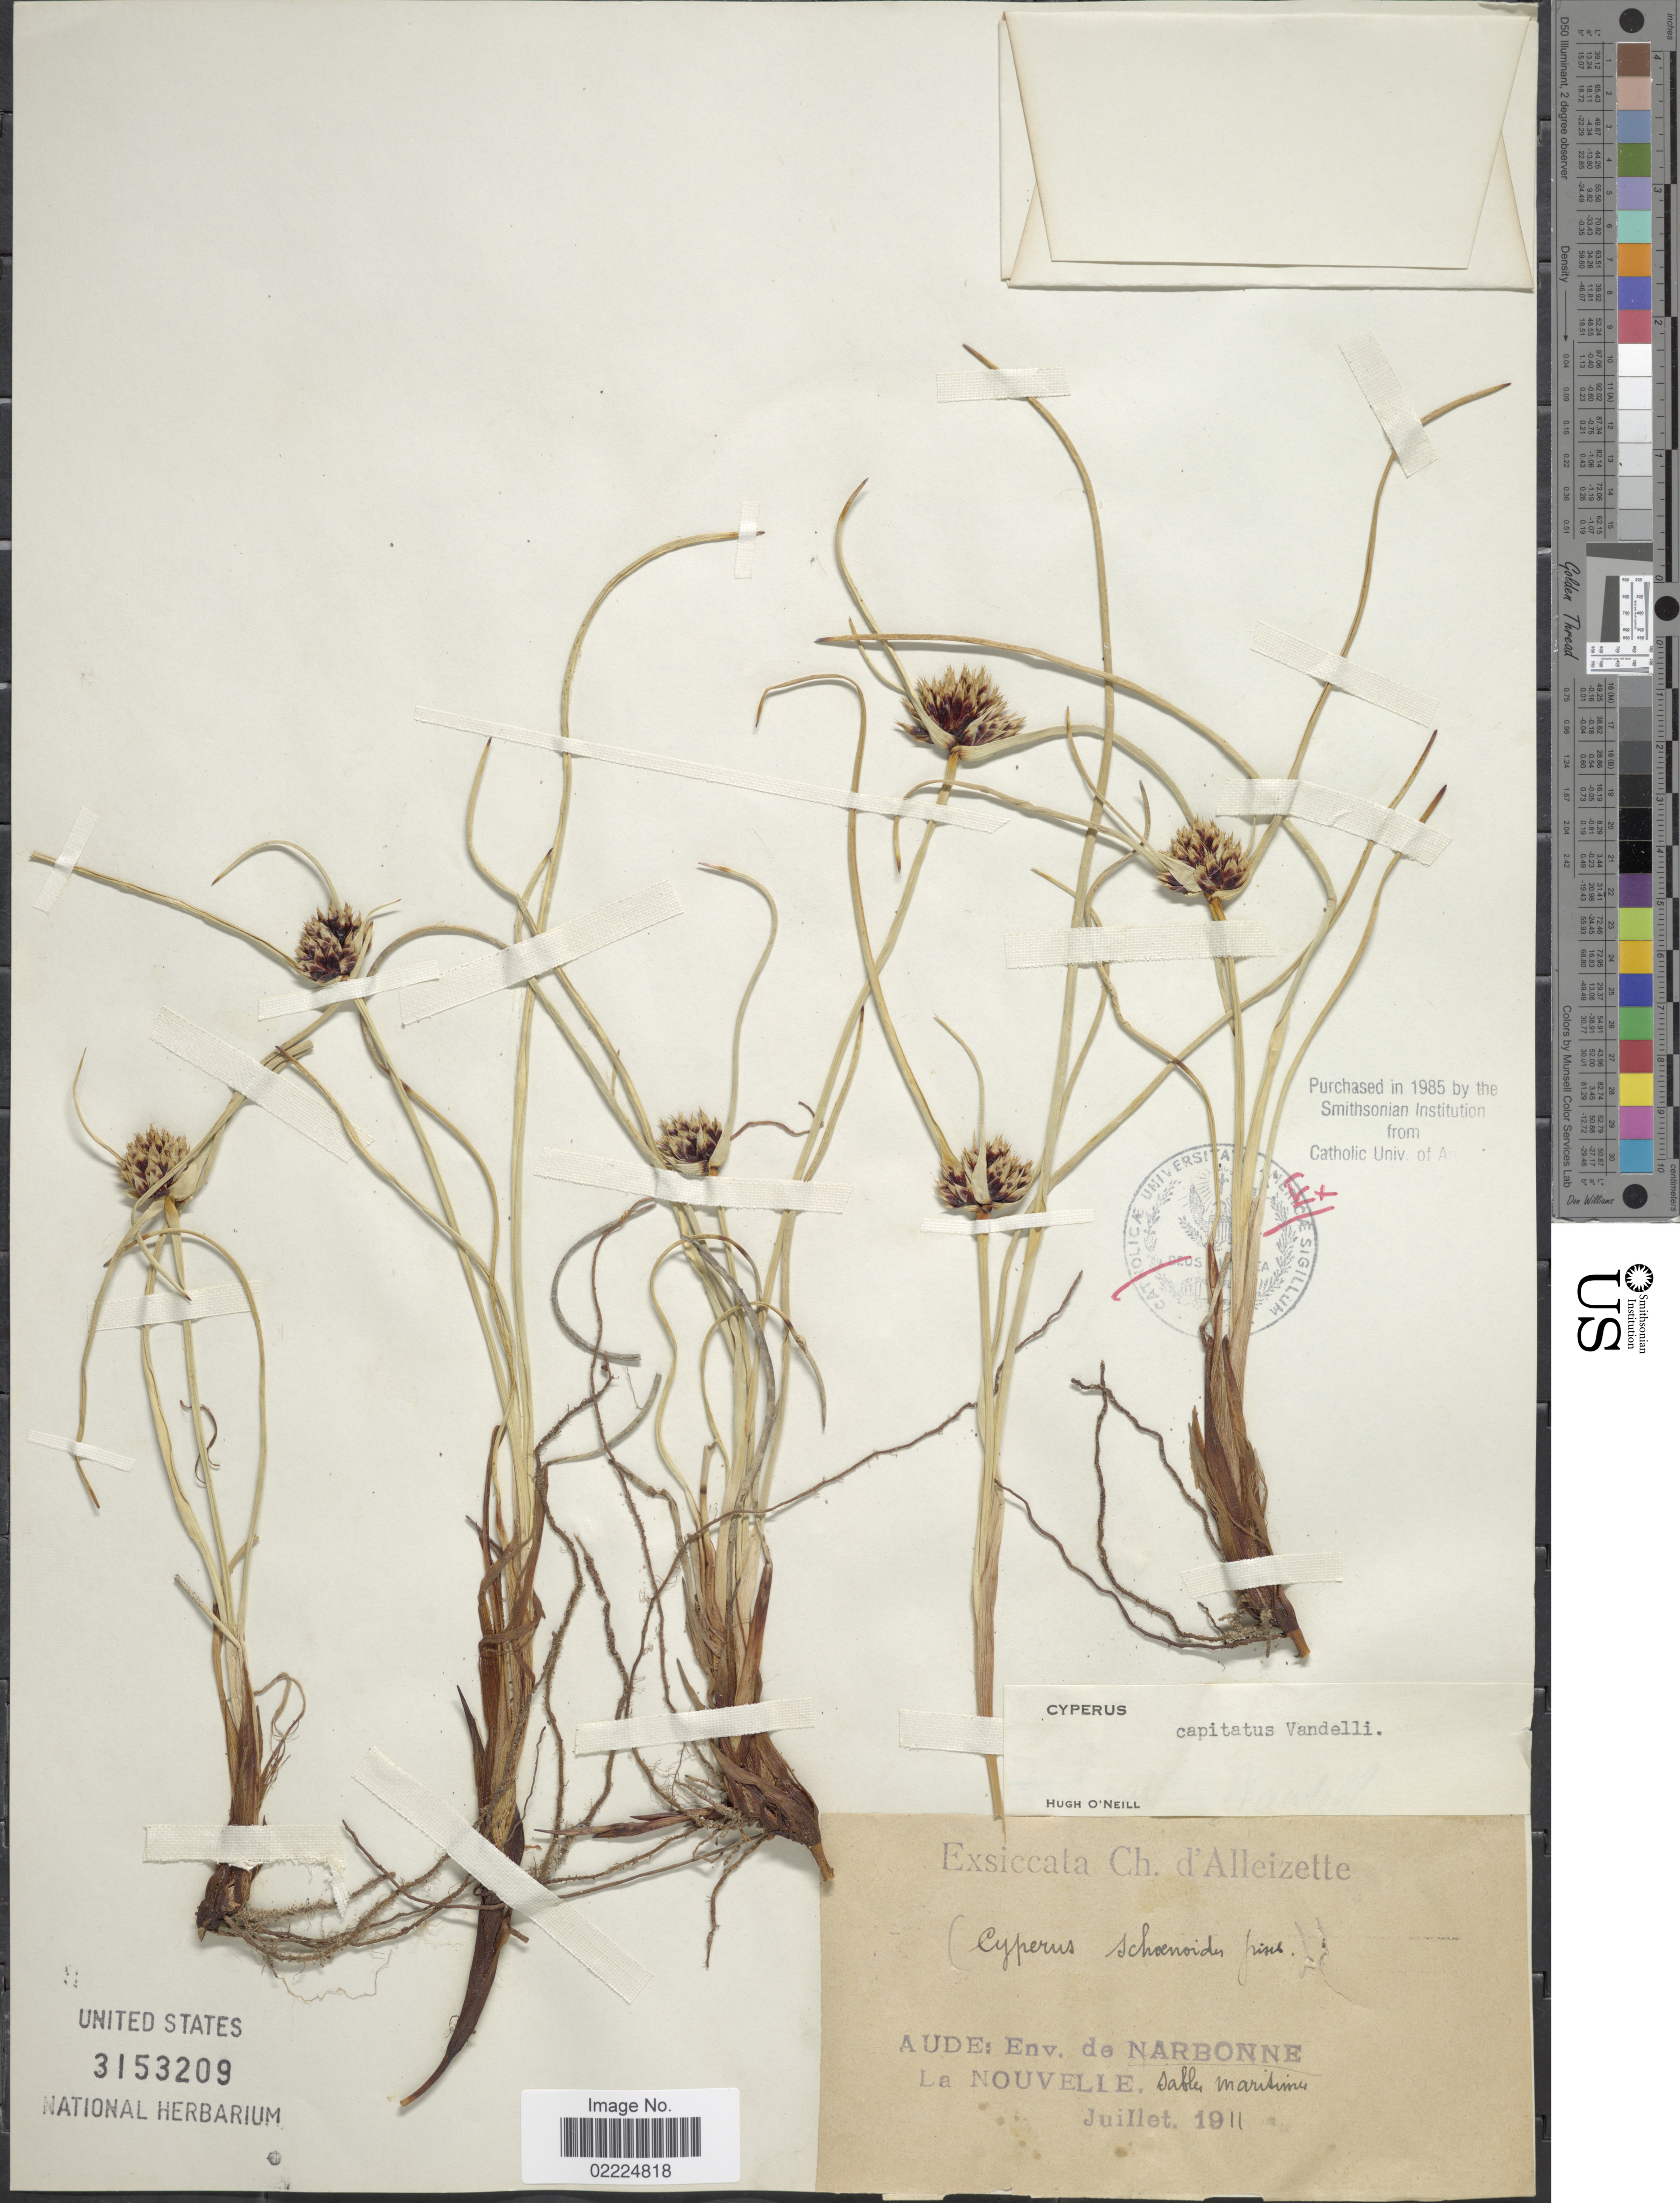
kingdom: Plantae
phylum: Tracheophyta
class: Liliopsida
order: Poales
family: Cyperaceae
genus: Cyperus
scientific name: Cyperus capitatus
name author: Vand.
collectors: D'alleizette, CH.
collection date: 1911-07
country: France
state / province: Occitanie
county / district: Aude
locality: Aude: Env. de Narbonne, La Nouvelle Sables maritimes.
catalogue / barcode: US 3153209